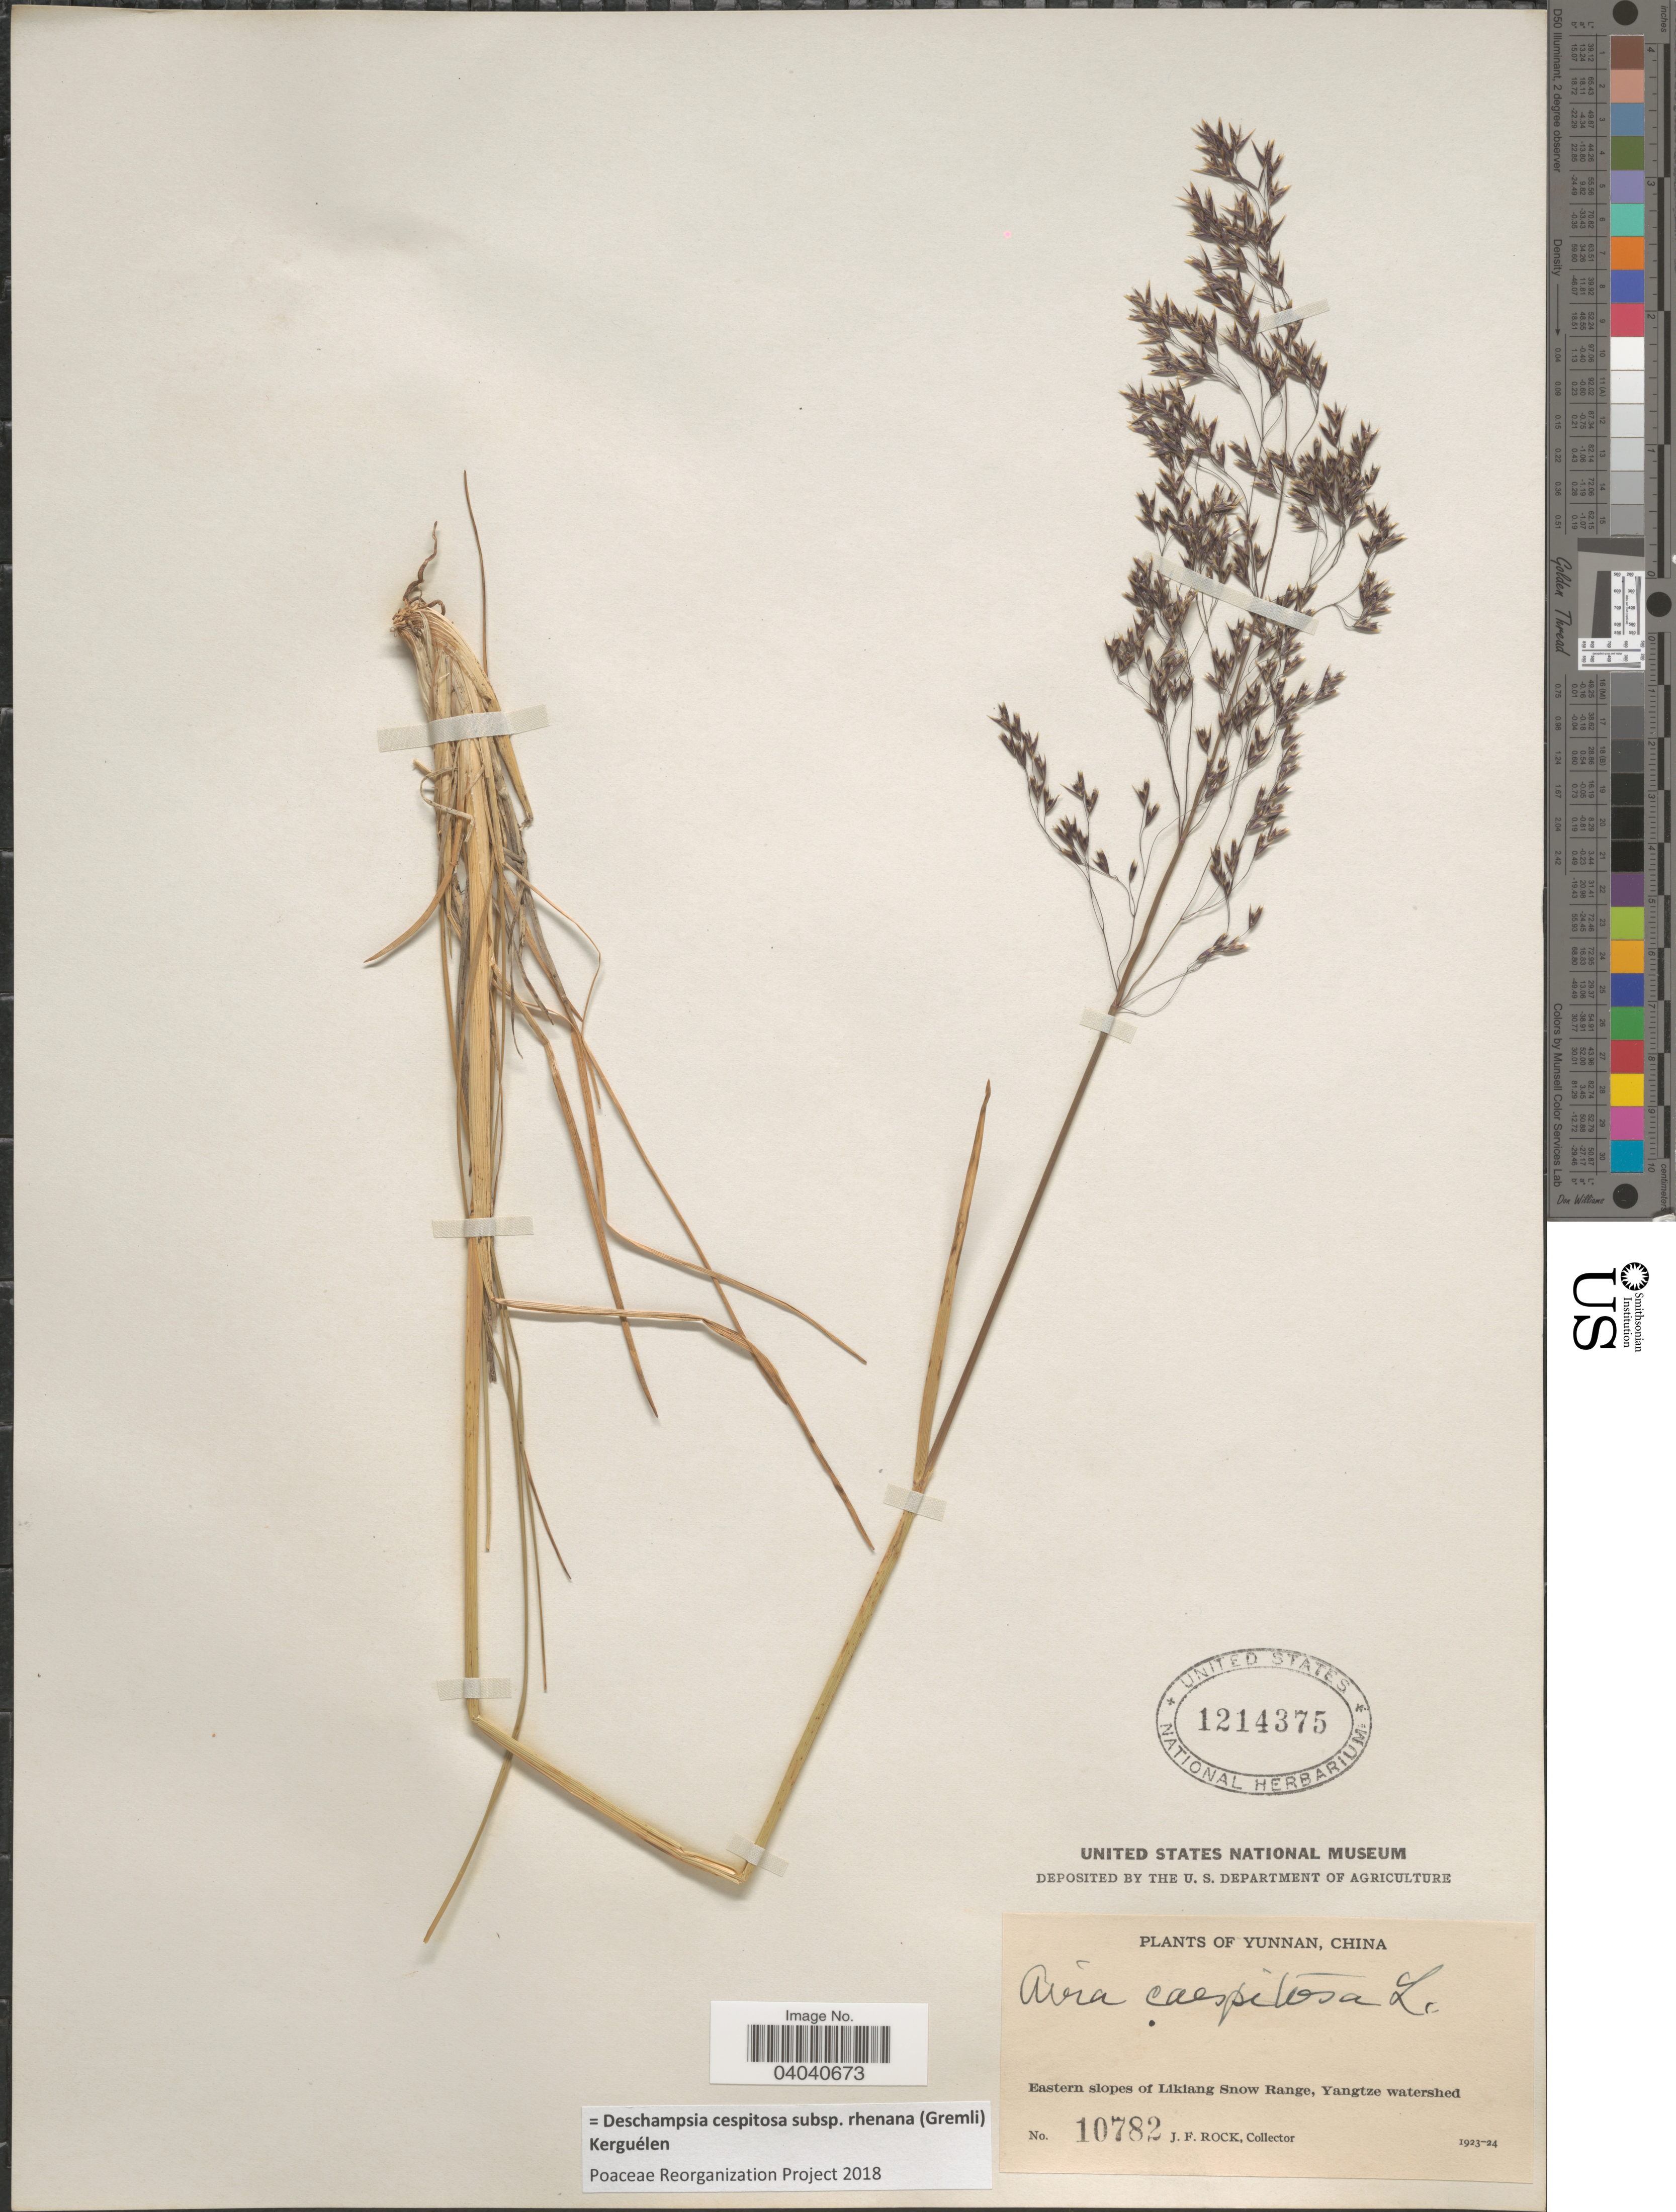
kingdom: Plantae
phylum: Tracheophyta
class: Liliopsida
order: Poales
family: Poaceae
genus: Deschampsia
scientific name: Deschampsia cespitosa subsp. rhenana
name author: (Gremli) Kerguélen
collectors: J. Rock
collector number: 10782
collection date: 1923/1924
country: China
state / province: Yunnan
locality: Eastern slopes of Likiang Snow Range, Yangtze watershed.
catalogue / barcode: US 1214375